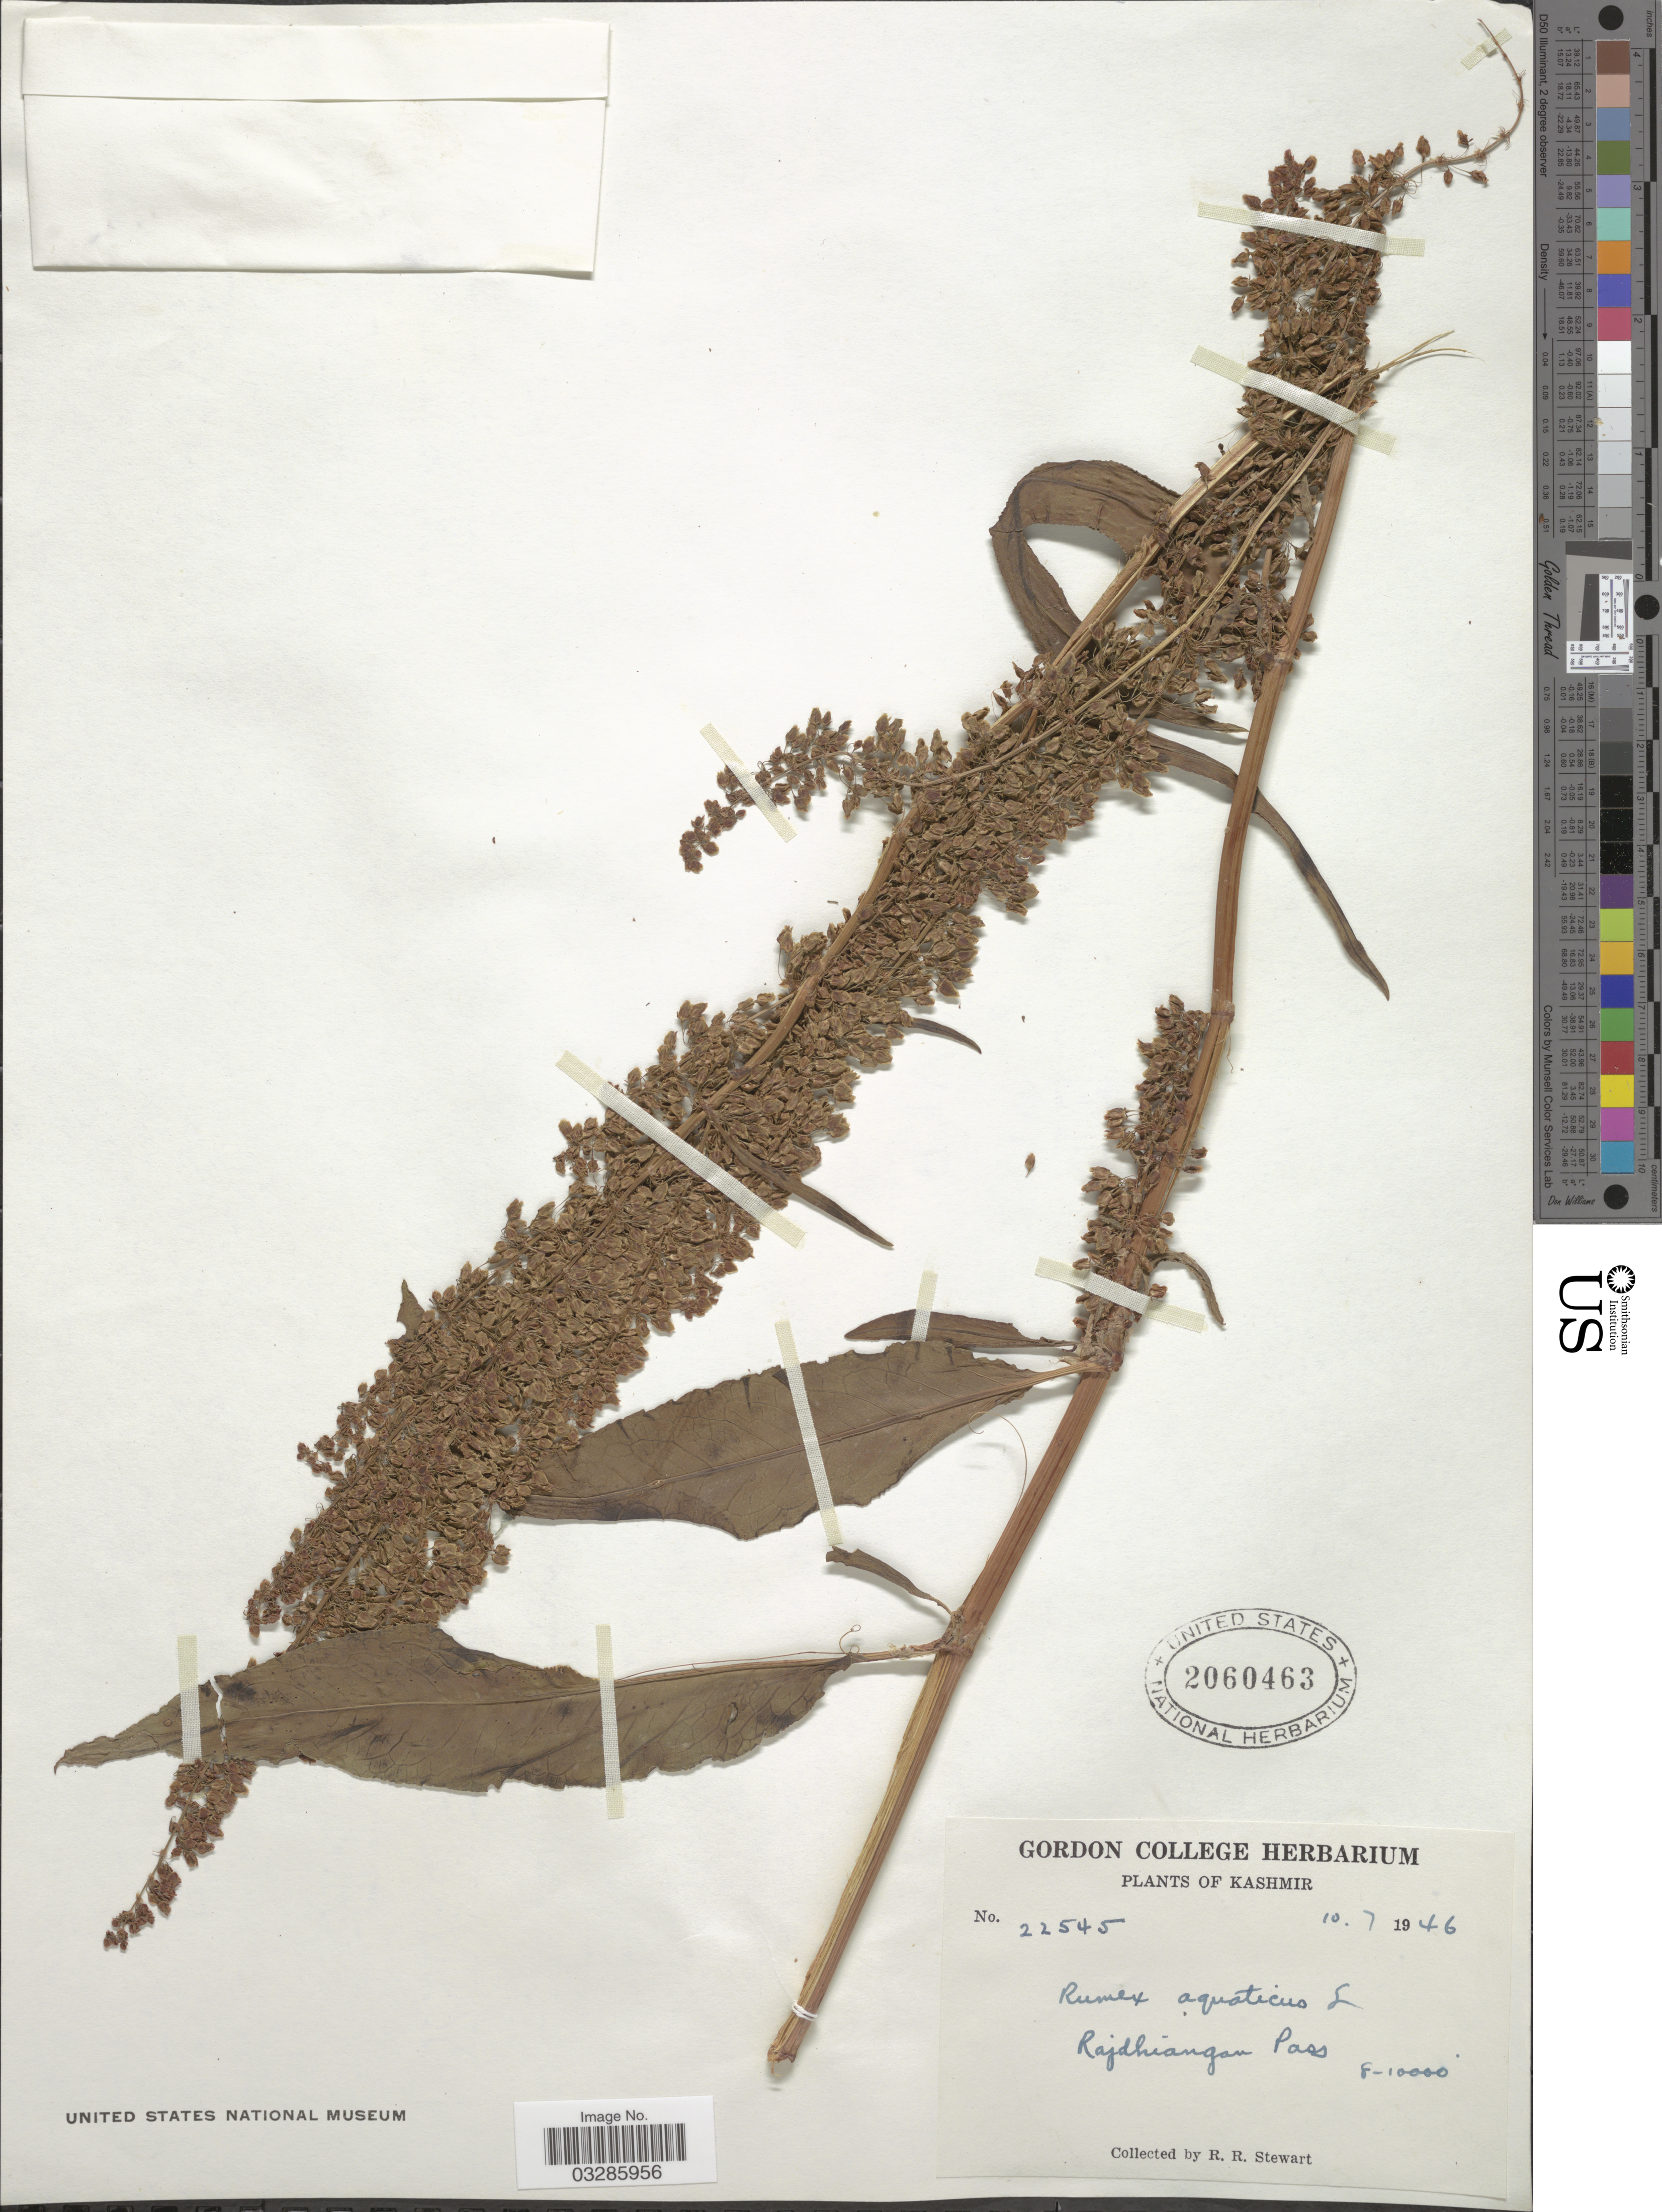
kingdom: Plantae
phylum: Tracheophyta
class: Magnoliopsida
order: Caryophyllales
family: Polygonaceae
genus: Rumex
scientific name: Rumex aquaticus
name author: L.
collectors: R. Stewart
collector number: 22545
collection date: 1946-07-10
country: India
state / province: Jammu and Kashmir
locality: Kashmir, Rajdhiangan Pass.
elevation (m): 2438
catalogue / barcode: US 2060463